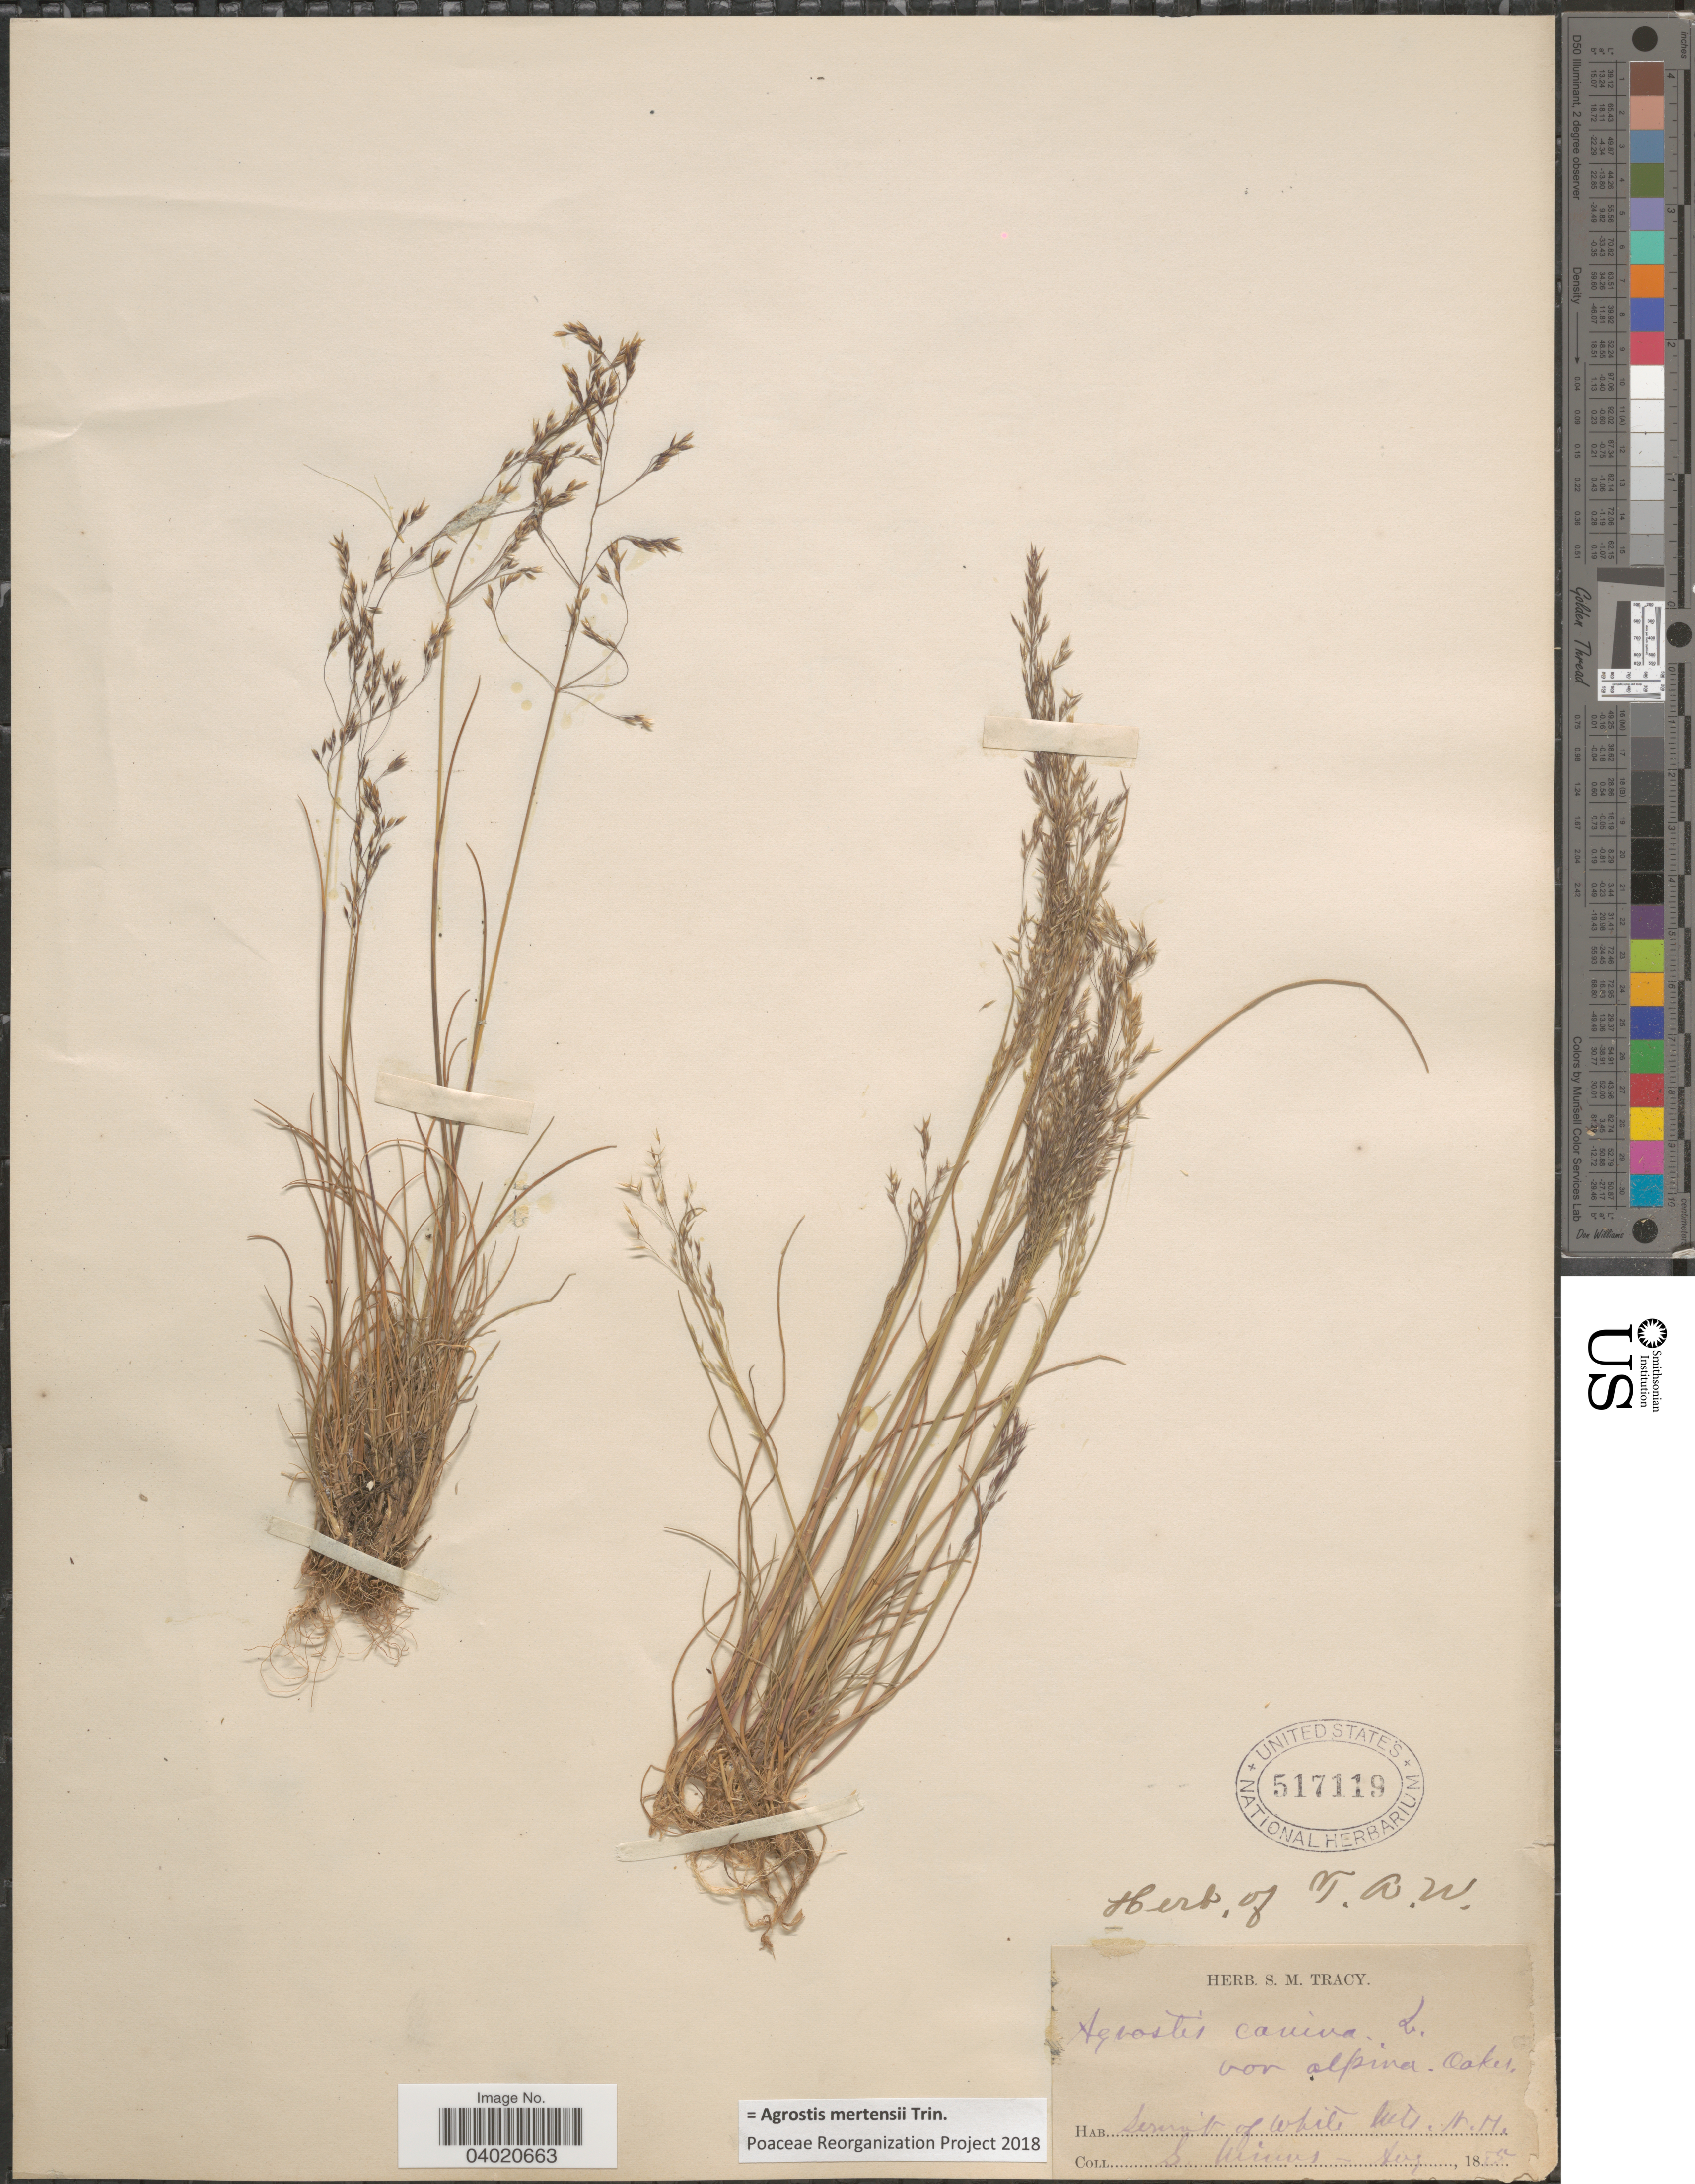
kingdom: Plantae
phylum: Tracheophyta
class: Liliopsida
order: Poales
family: Poaceae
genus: Agrostis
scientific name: Agrostis mertensii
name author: Trin.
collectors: S. Minns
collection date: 1885-08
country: United States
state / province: New Hampshire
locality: Summit of White Mts.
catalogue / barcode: US 517119